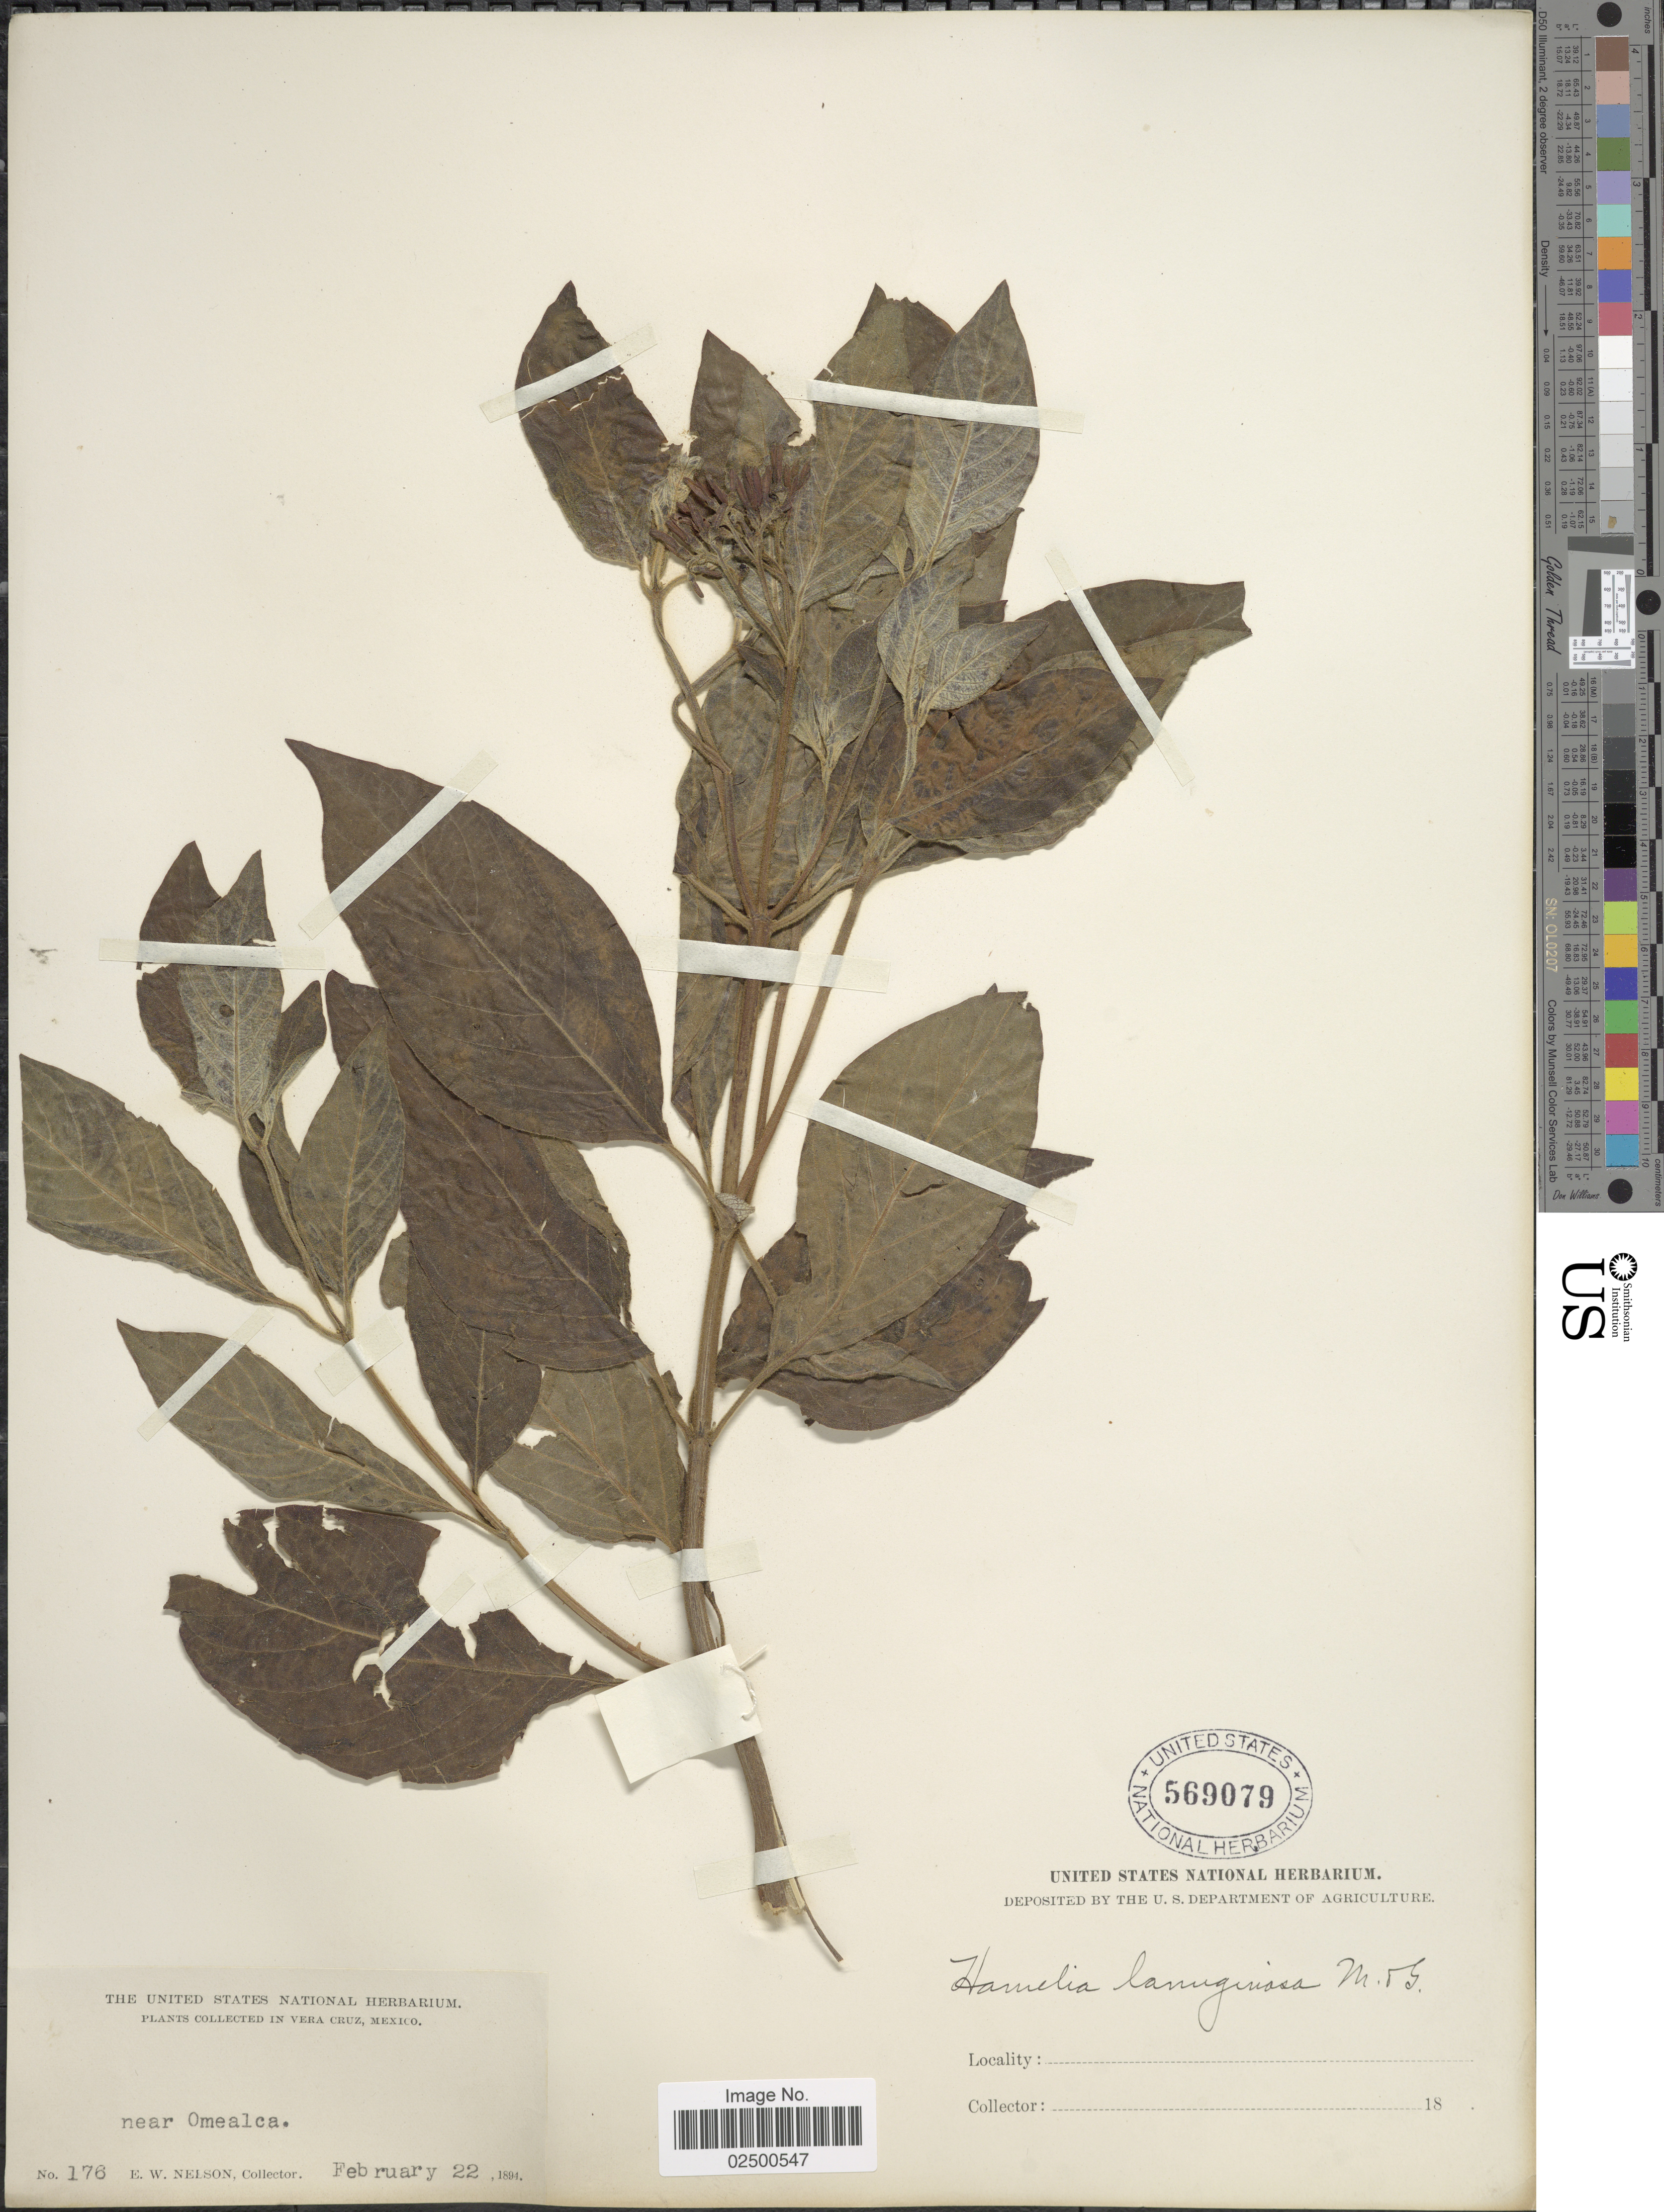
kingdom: Plantae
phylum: Tracheophyta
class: Magnoliopsida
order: Gentianales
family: Rubiaceae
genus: Hamelia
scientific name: Hamelia erecta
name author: Jacq.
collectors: E. W. Nelson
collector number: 176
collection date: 1894-02-22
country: Mexico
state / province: Veracruz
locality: Vera Cruz, Mexico, near Omealca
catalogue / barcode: US 569079